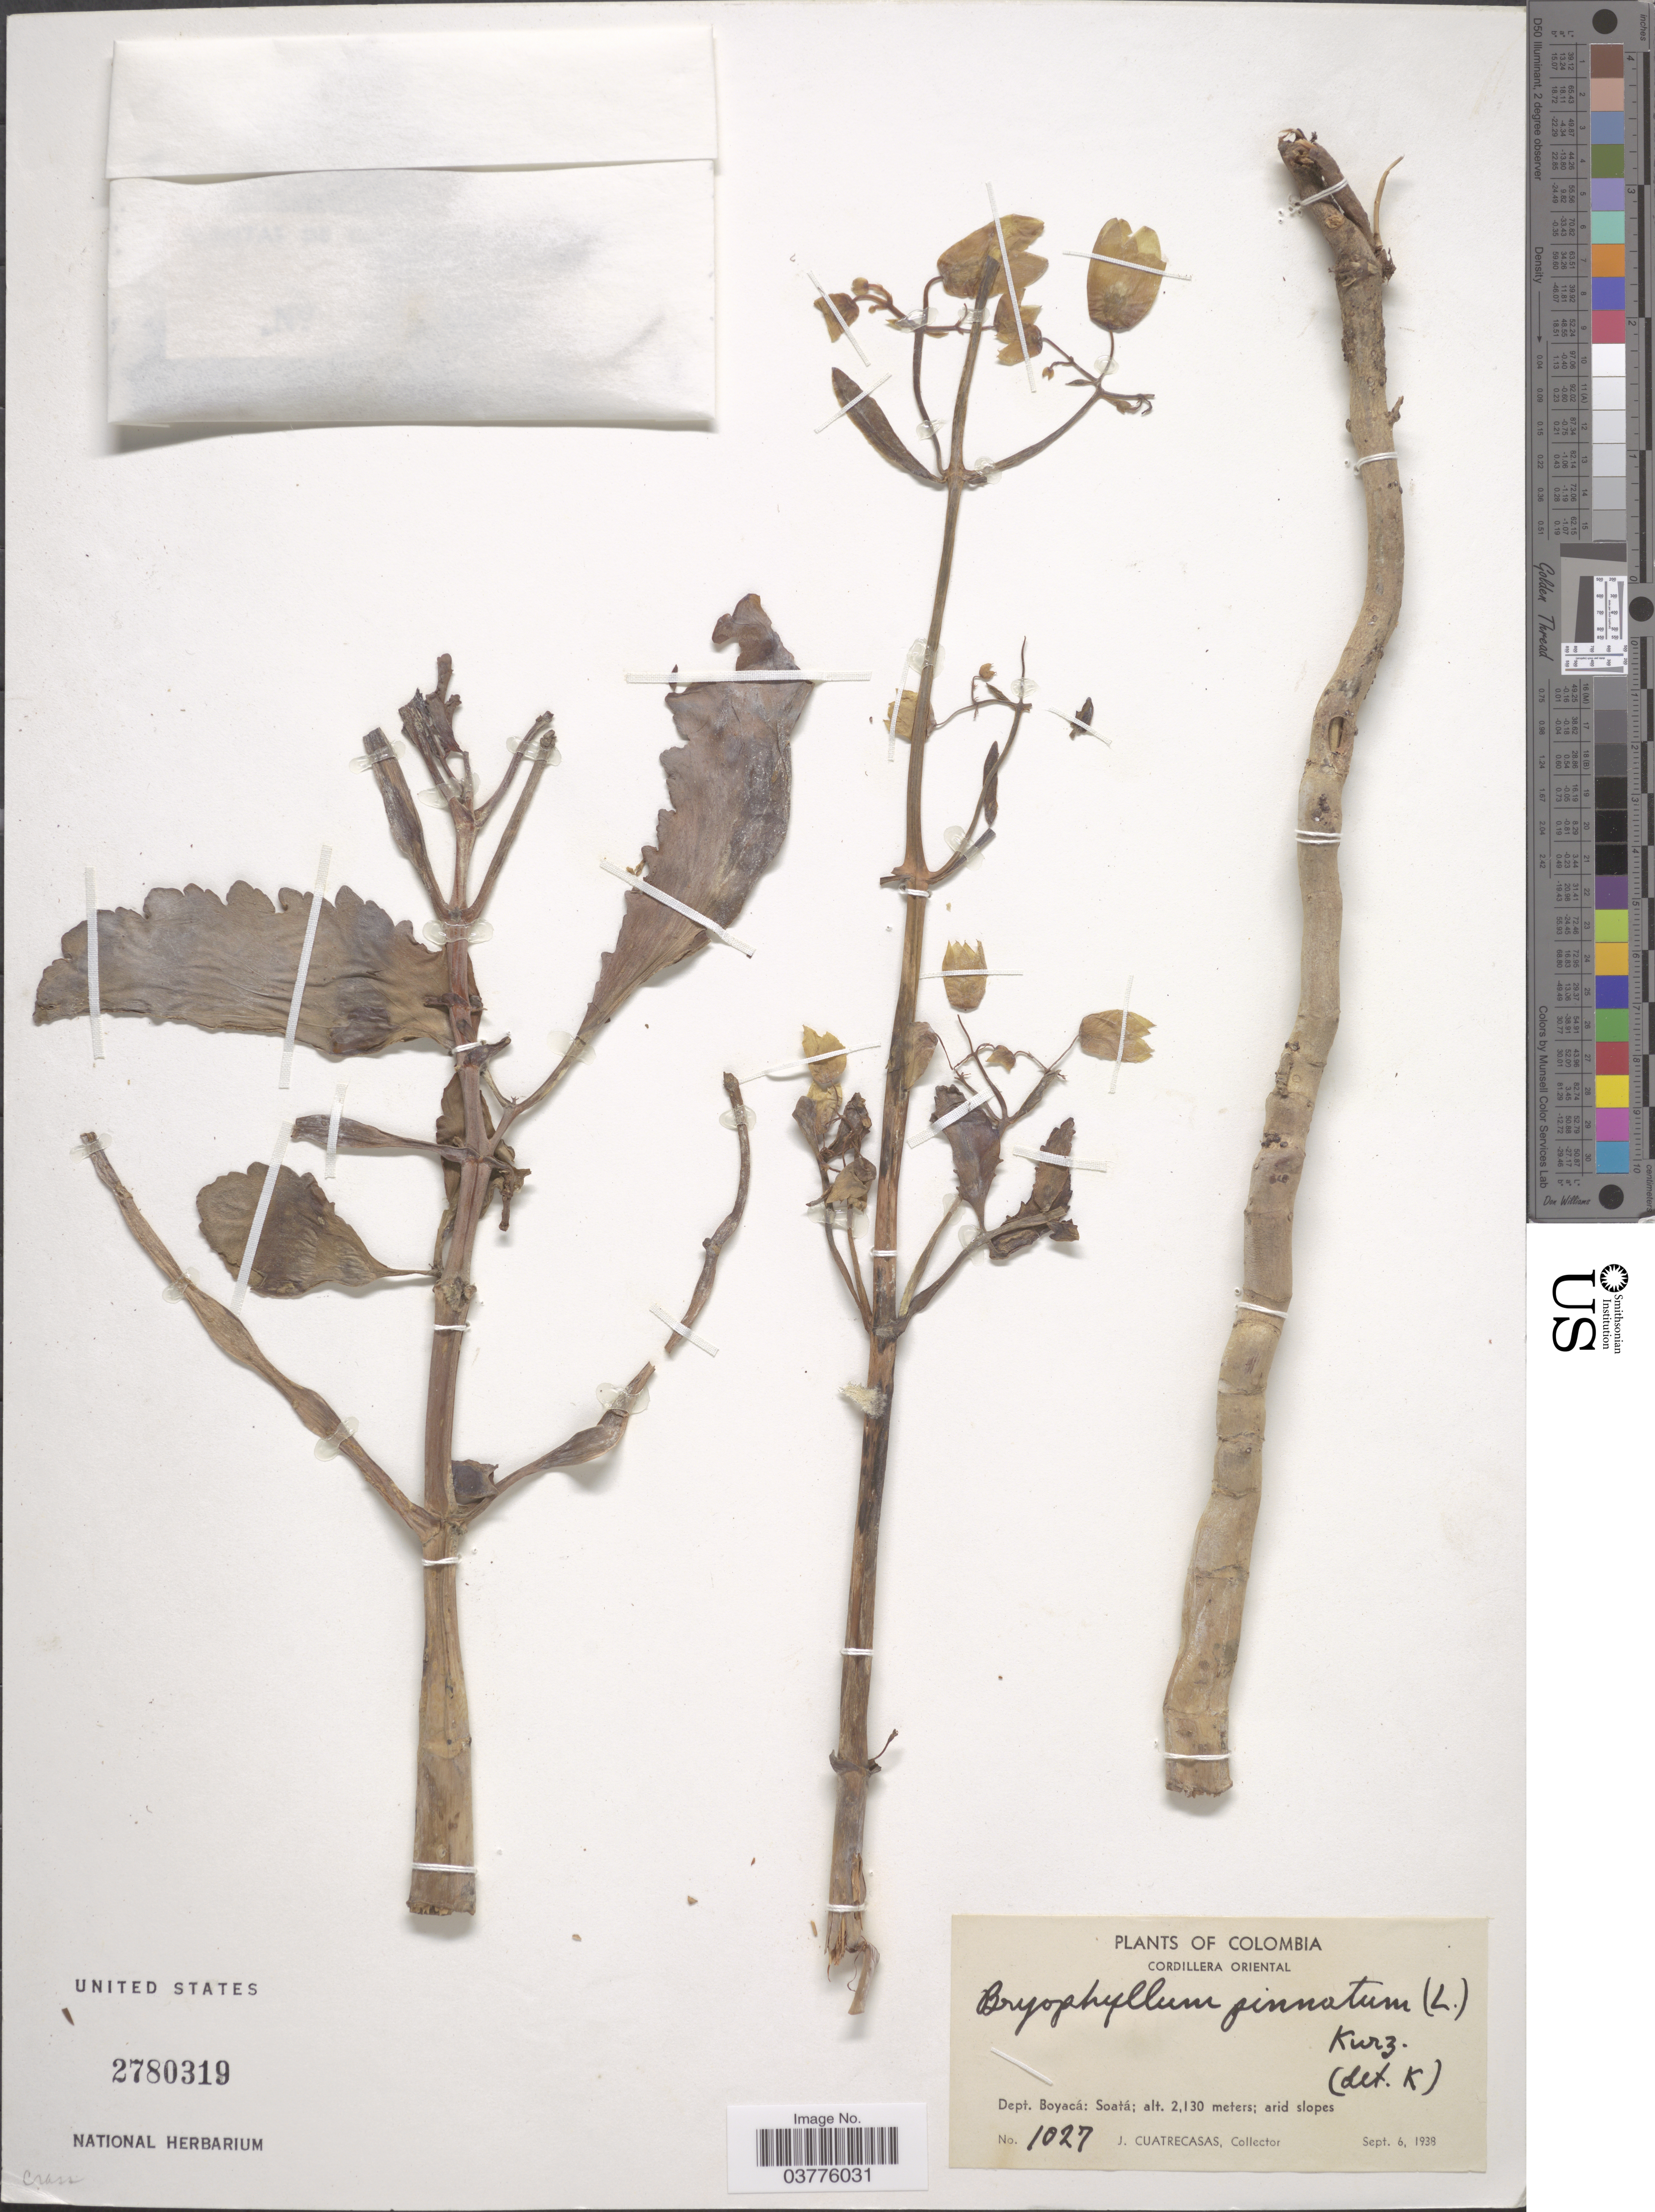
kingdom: Plantae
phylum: Tracheophyta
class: Magnoliopsida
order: Saxifragales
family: Crassulaceae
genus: Kalanchoe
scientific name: Kalanchoe pinnata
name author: (Lam.) Pers.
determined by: Strong, Mark T., (BOT), Smithsonian Institution - National Museum of Natural History (UNITED STATES)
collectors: J. Cuatrecasas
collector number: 1027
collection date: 1938-09-06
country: Colombia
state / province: Boyacá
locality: Cordillera Oriental. Dept. Boyacá: Soatá.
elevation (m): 2130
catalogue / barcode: US 2780319